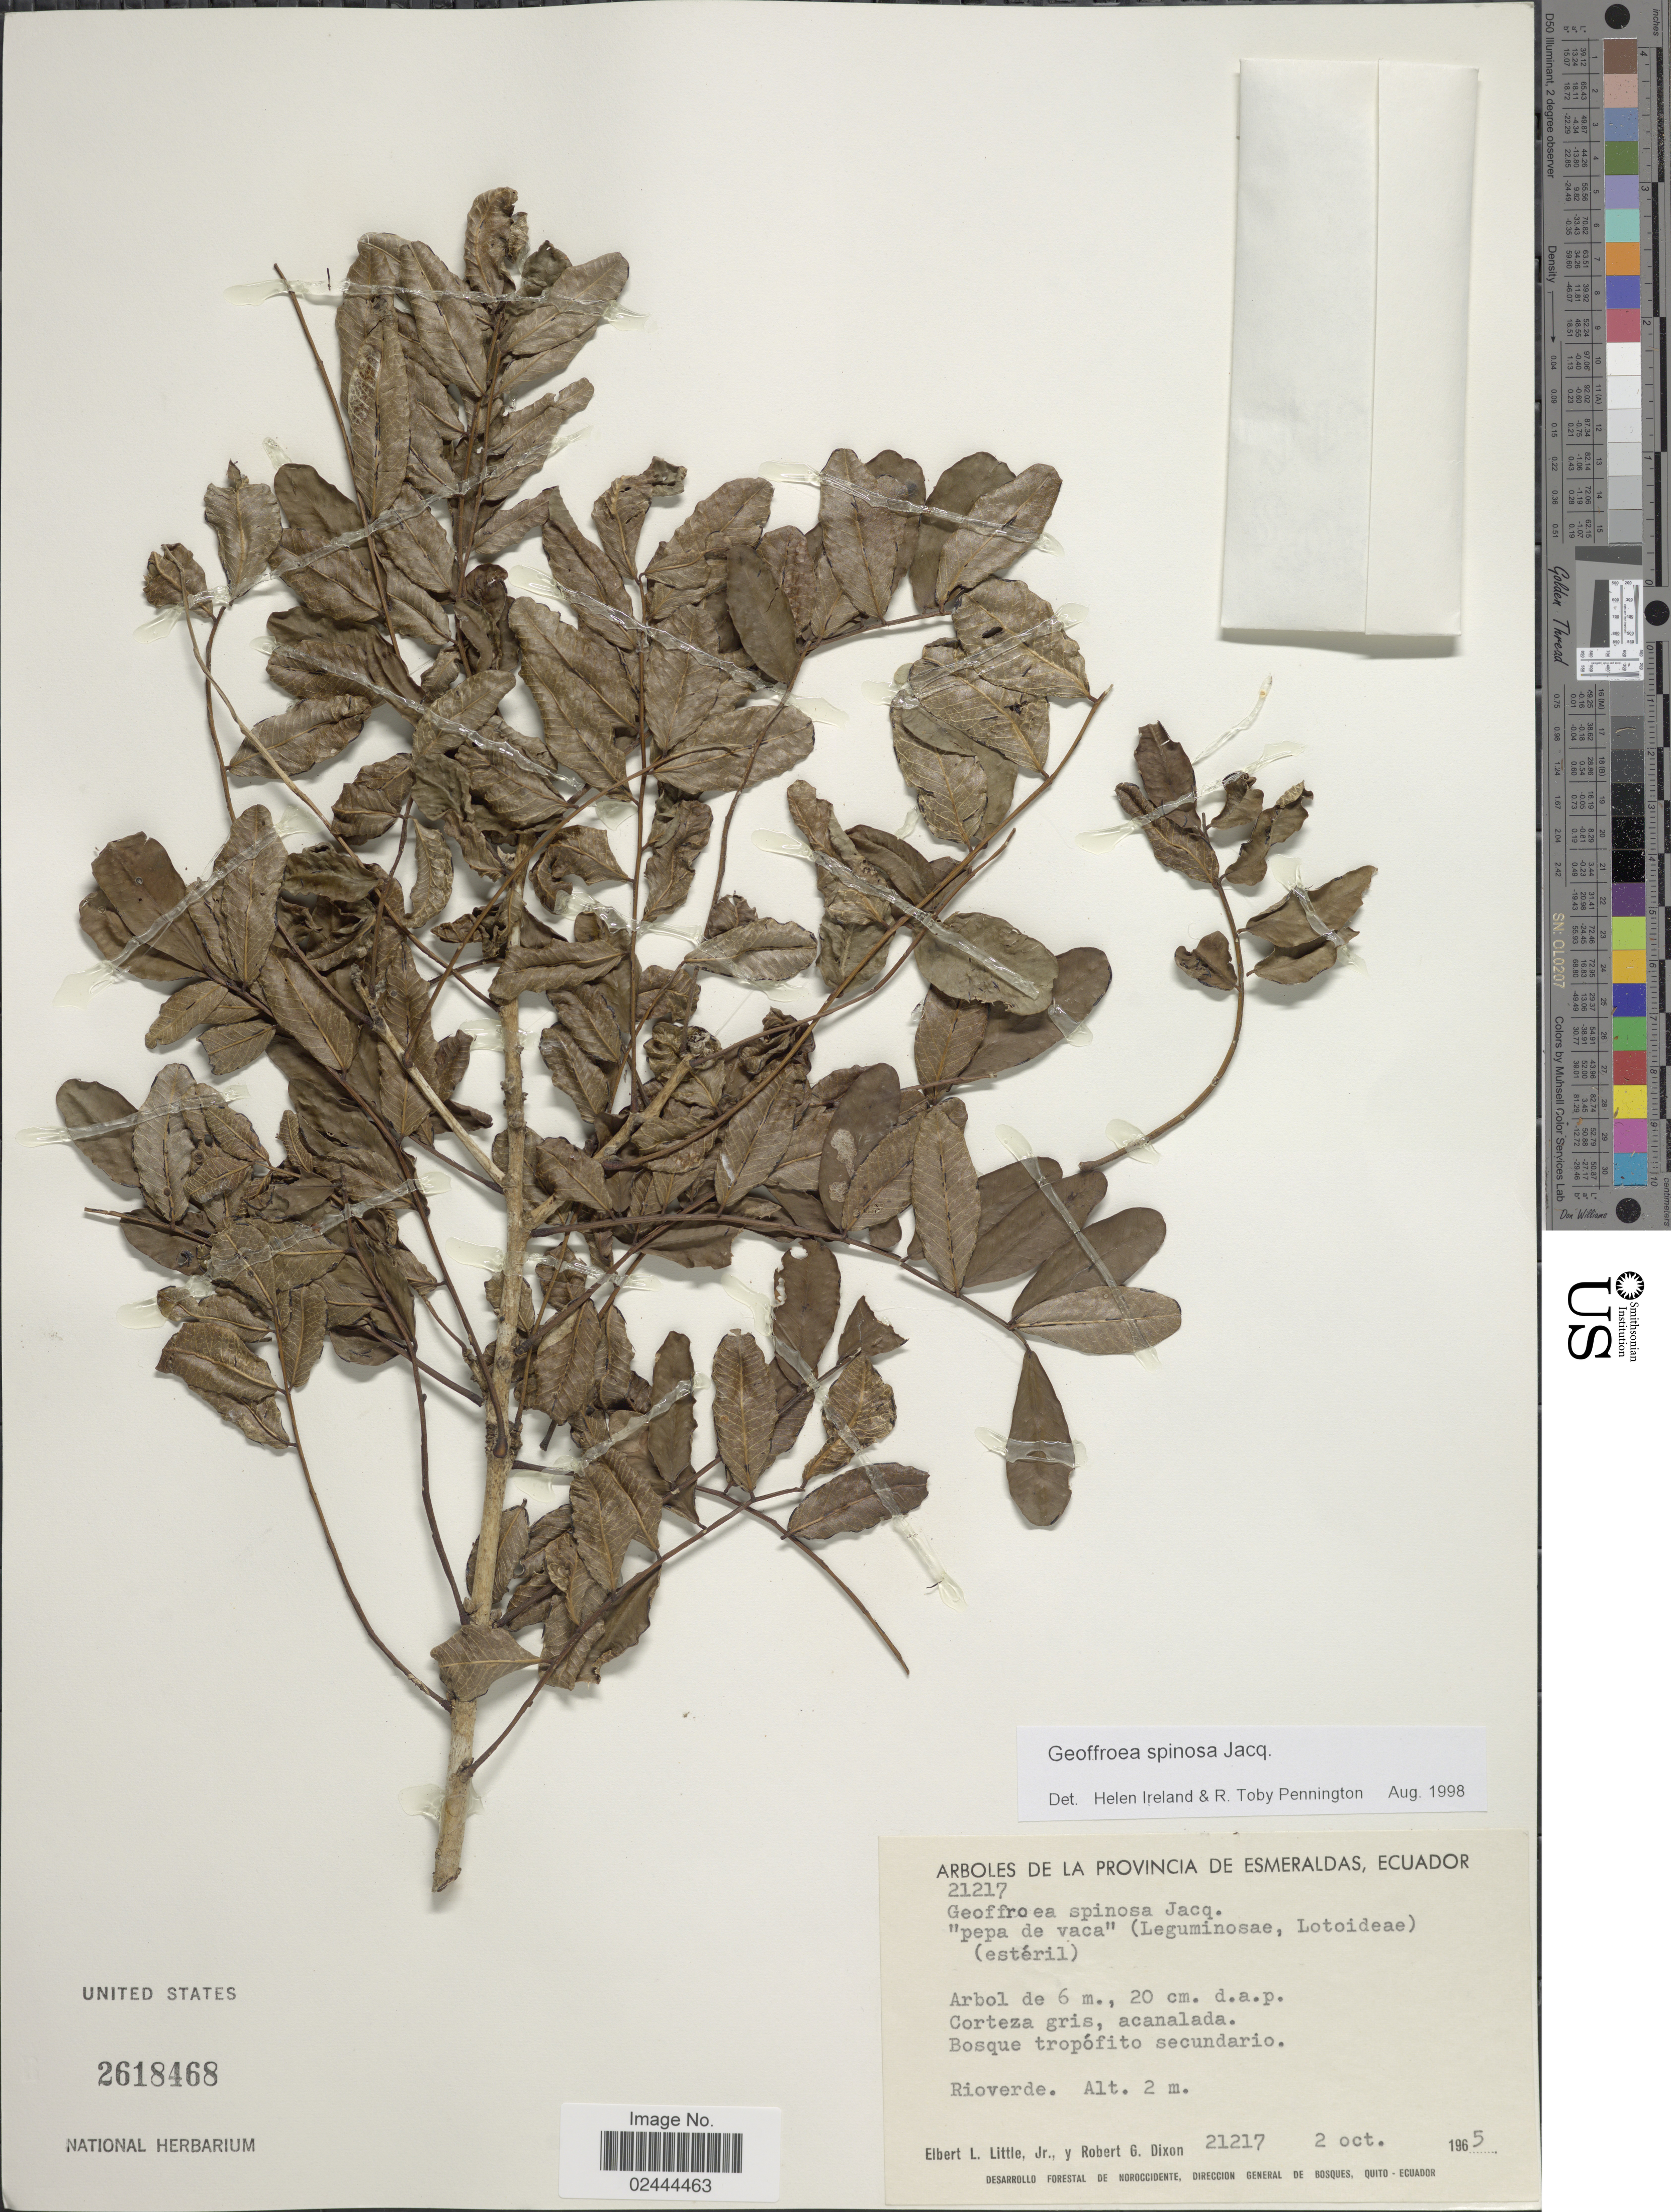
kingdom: Plantae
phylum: Tracheophyta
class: Magnoliopsida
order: Fabales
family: Fabaceae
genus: Geoffroea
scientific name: Geoffroea spinosa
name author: Jacq.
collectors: E. L. Little & R. G. Dixon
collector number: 21217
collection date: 1965-10-02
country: Ecuador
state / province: Esmeraldas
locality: Rioverde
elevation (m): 2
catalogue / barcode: US 2618468